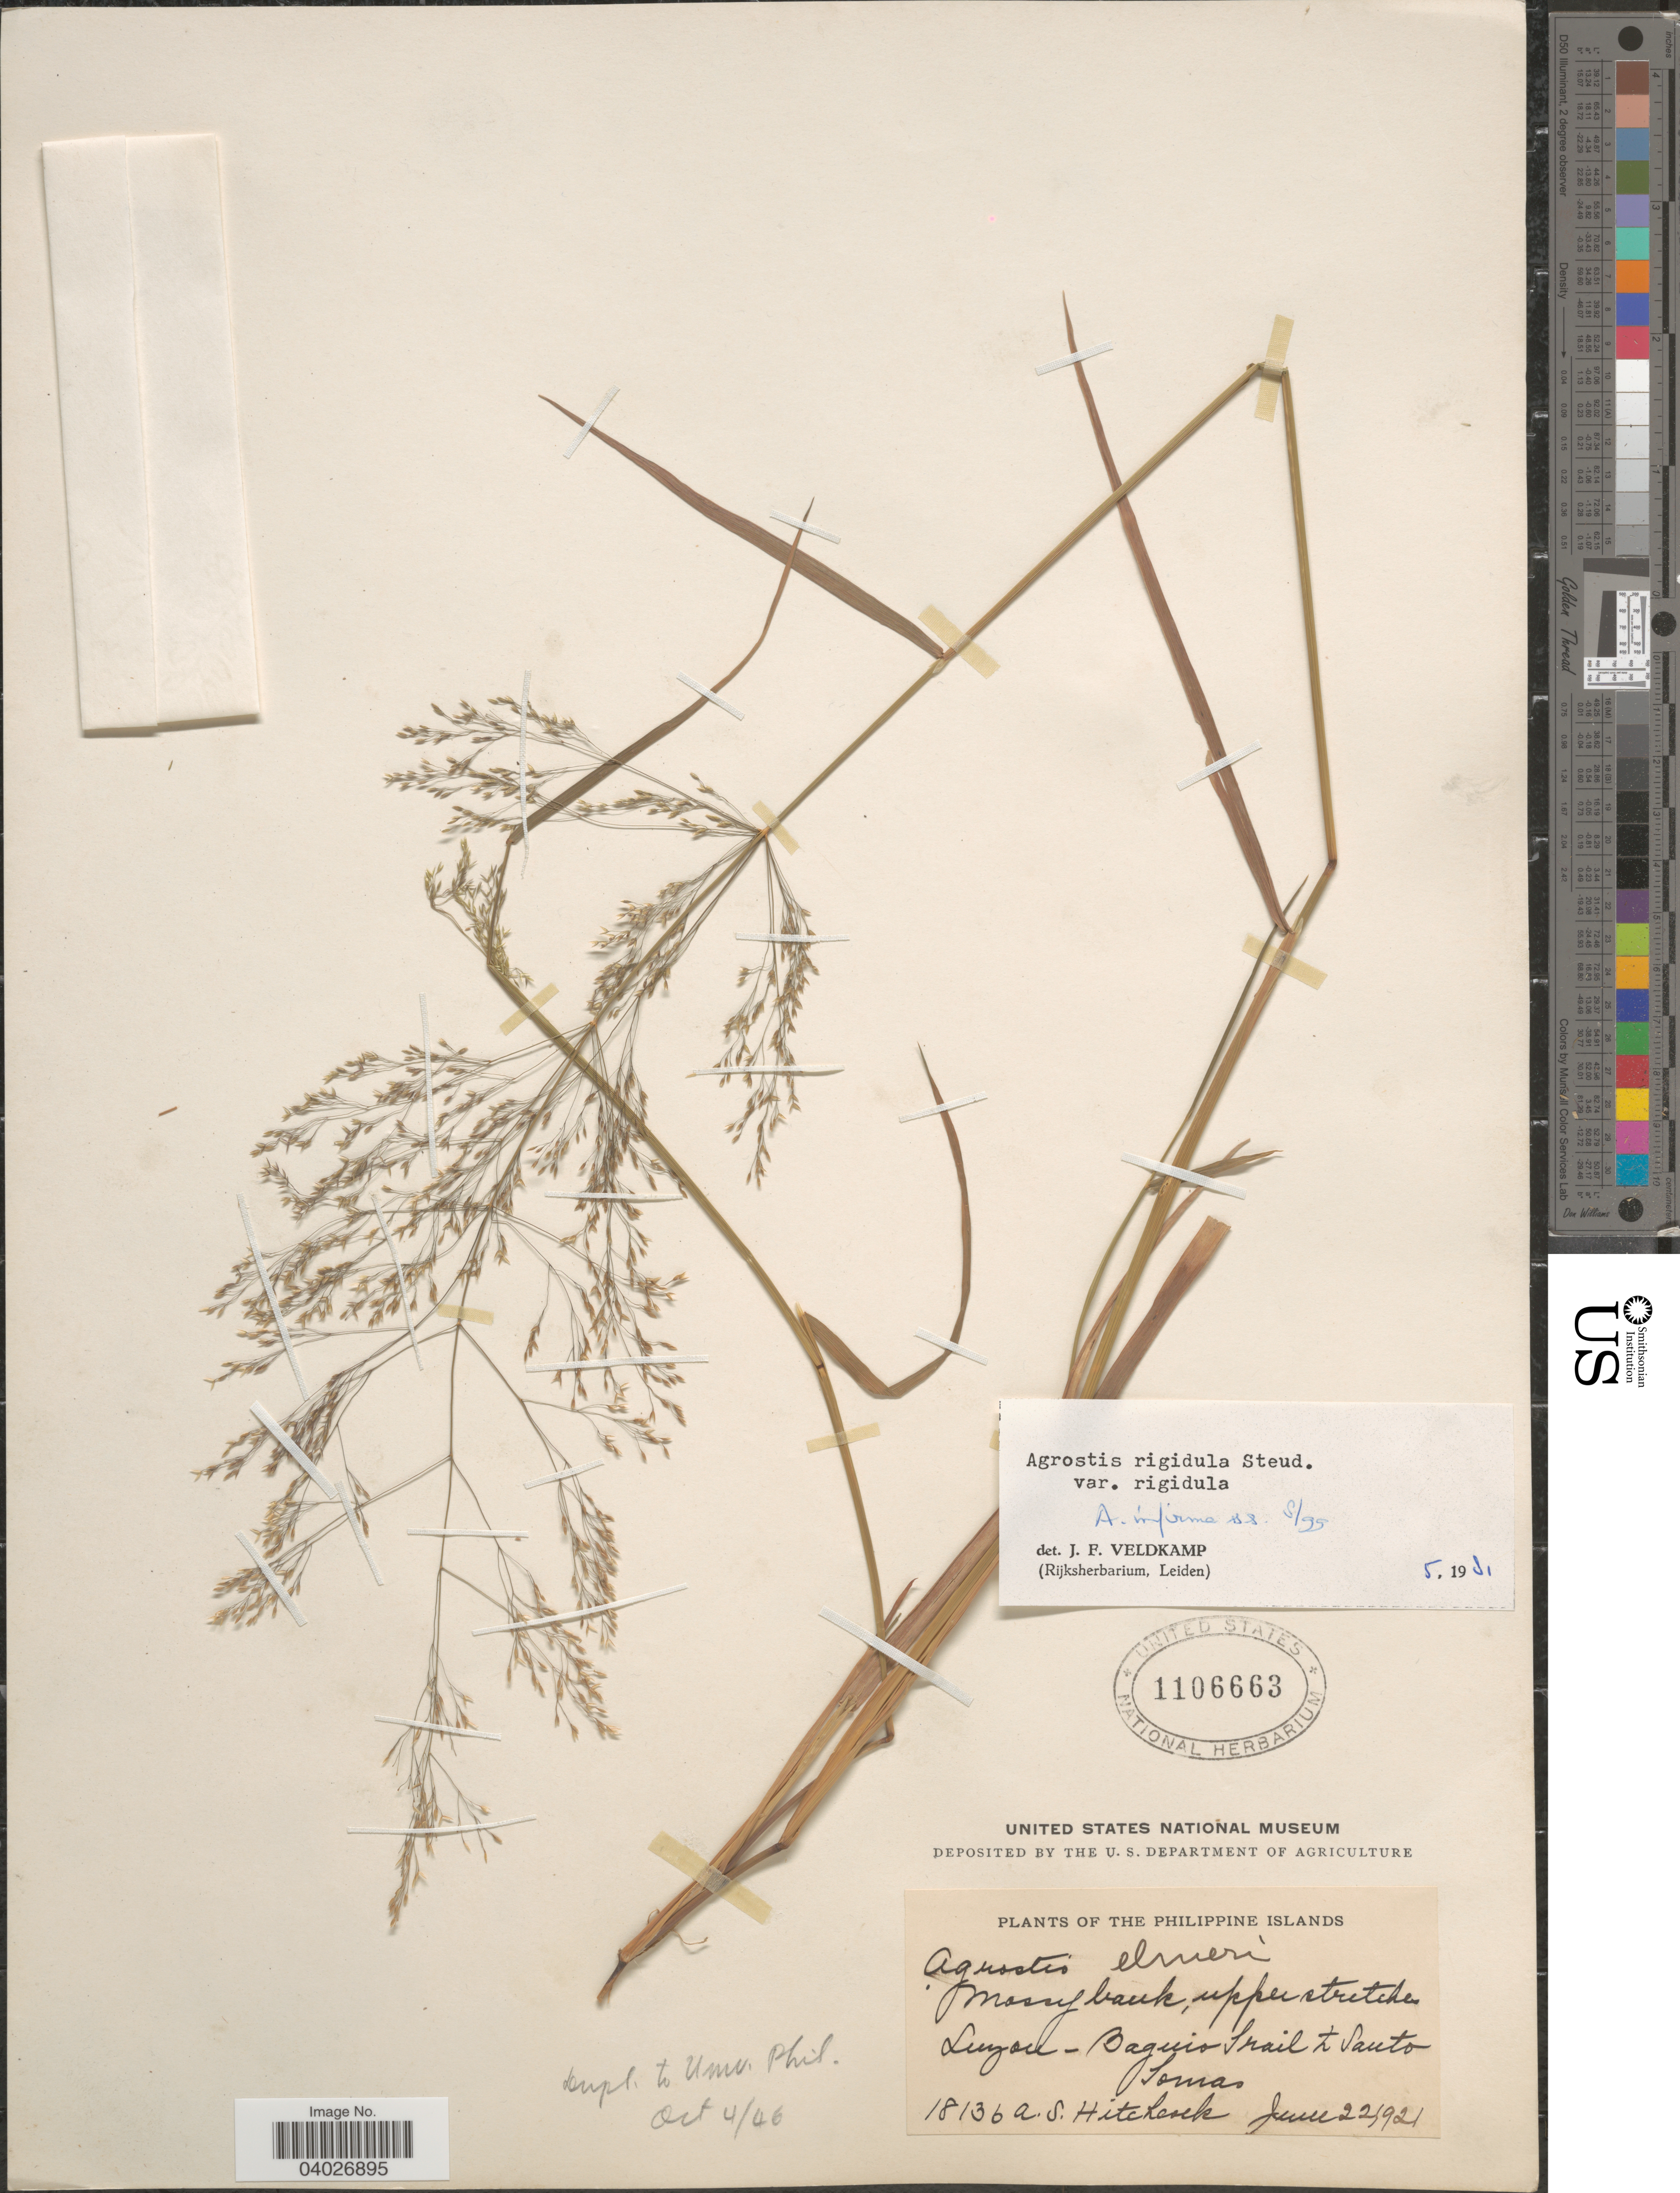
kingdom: Plantae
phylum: Tracheophyta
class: Liliopsida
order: Poales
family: Poaceae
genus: Agrostis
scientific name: Agrostis infirma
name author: Büse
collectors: A. S. Hitchcock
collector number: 18136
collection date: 1921-06-22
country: Philippines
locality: Luzon - Baguio Trail to Santo Tomas.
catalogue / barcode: US 1106663